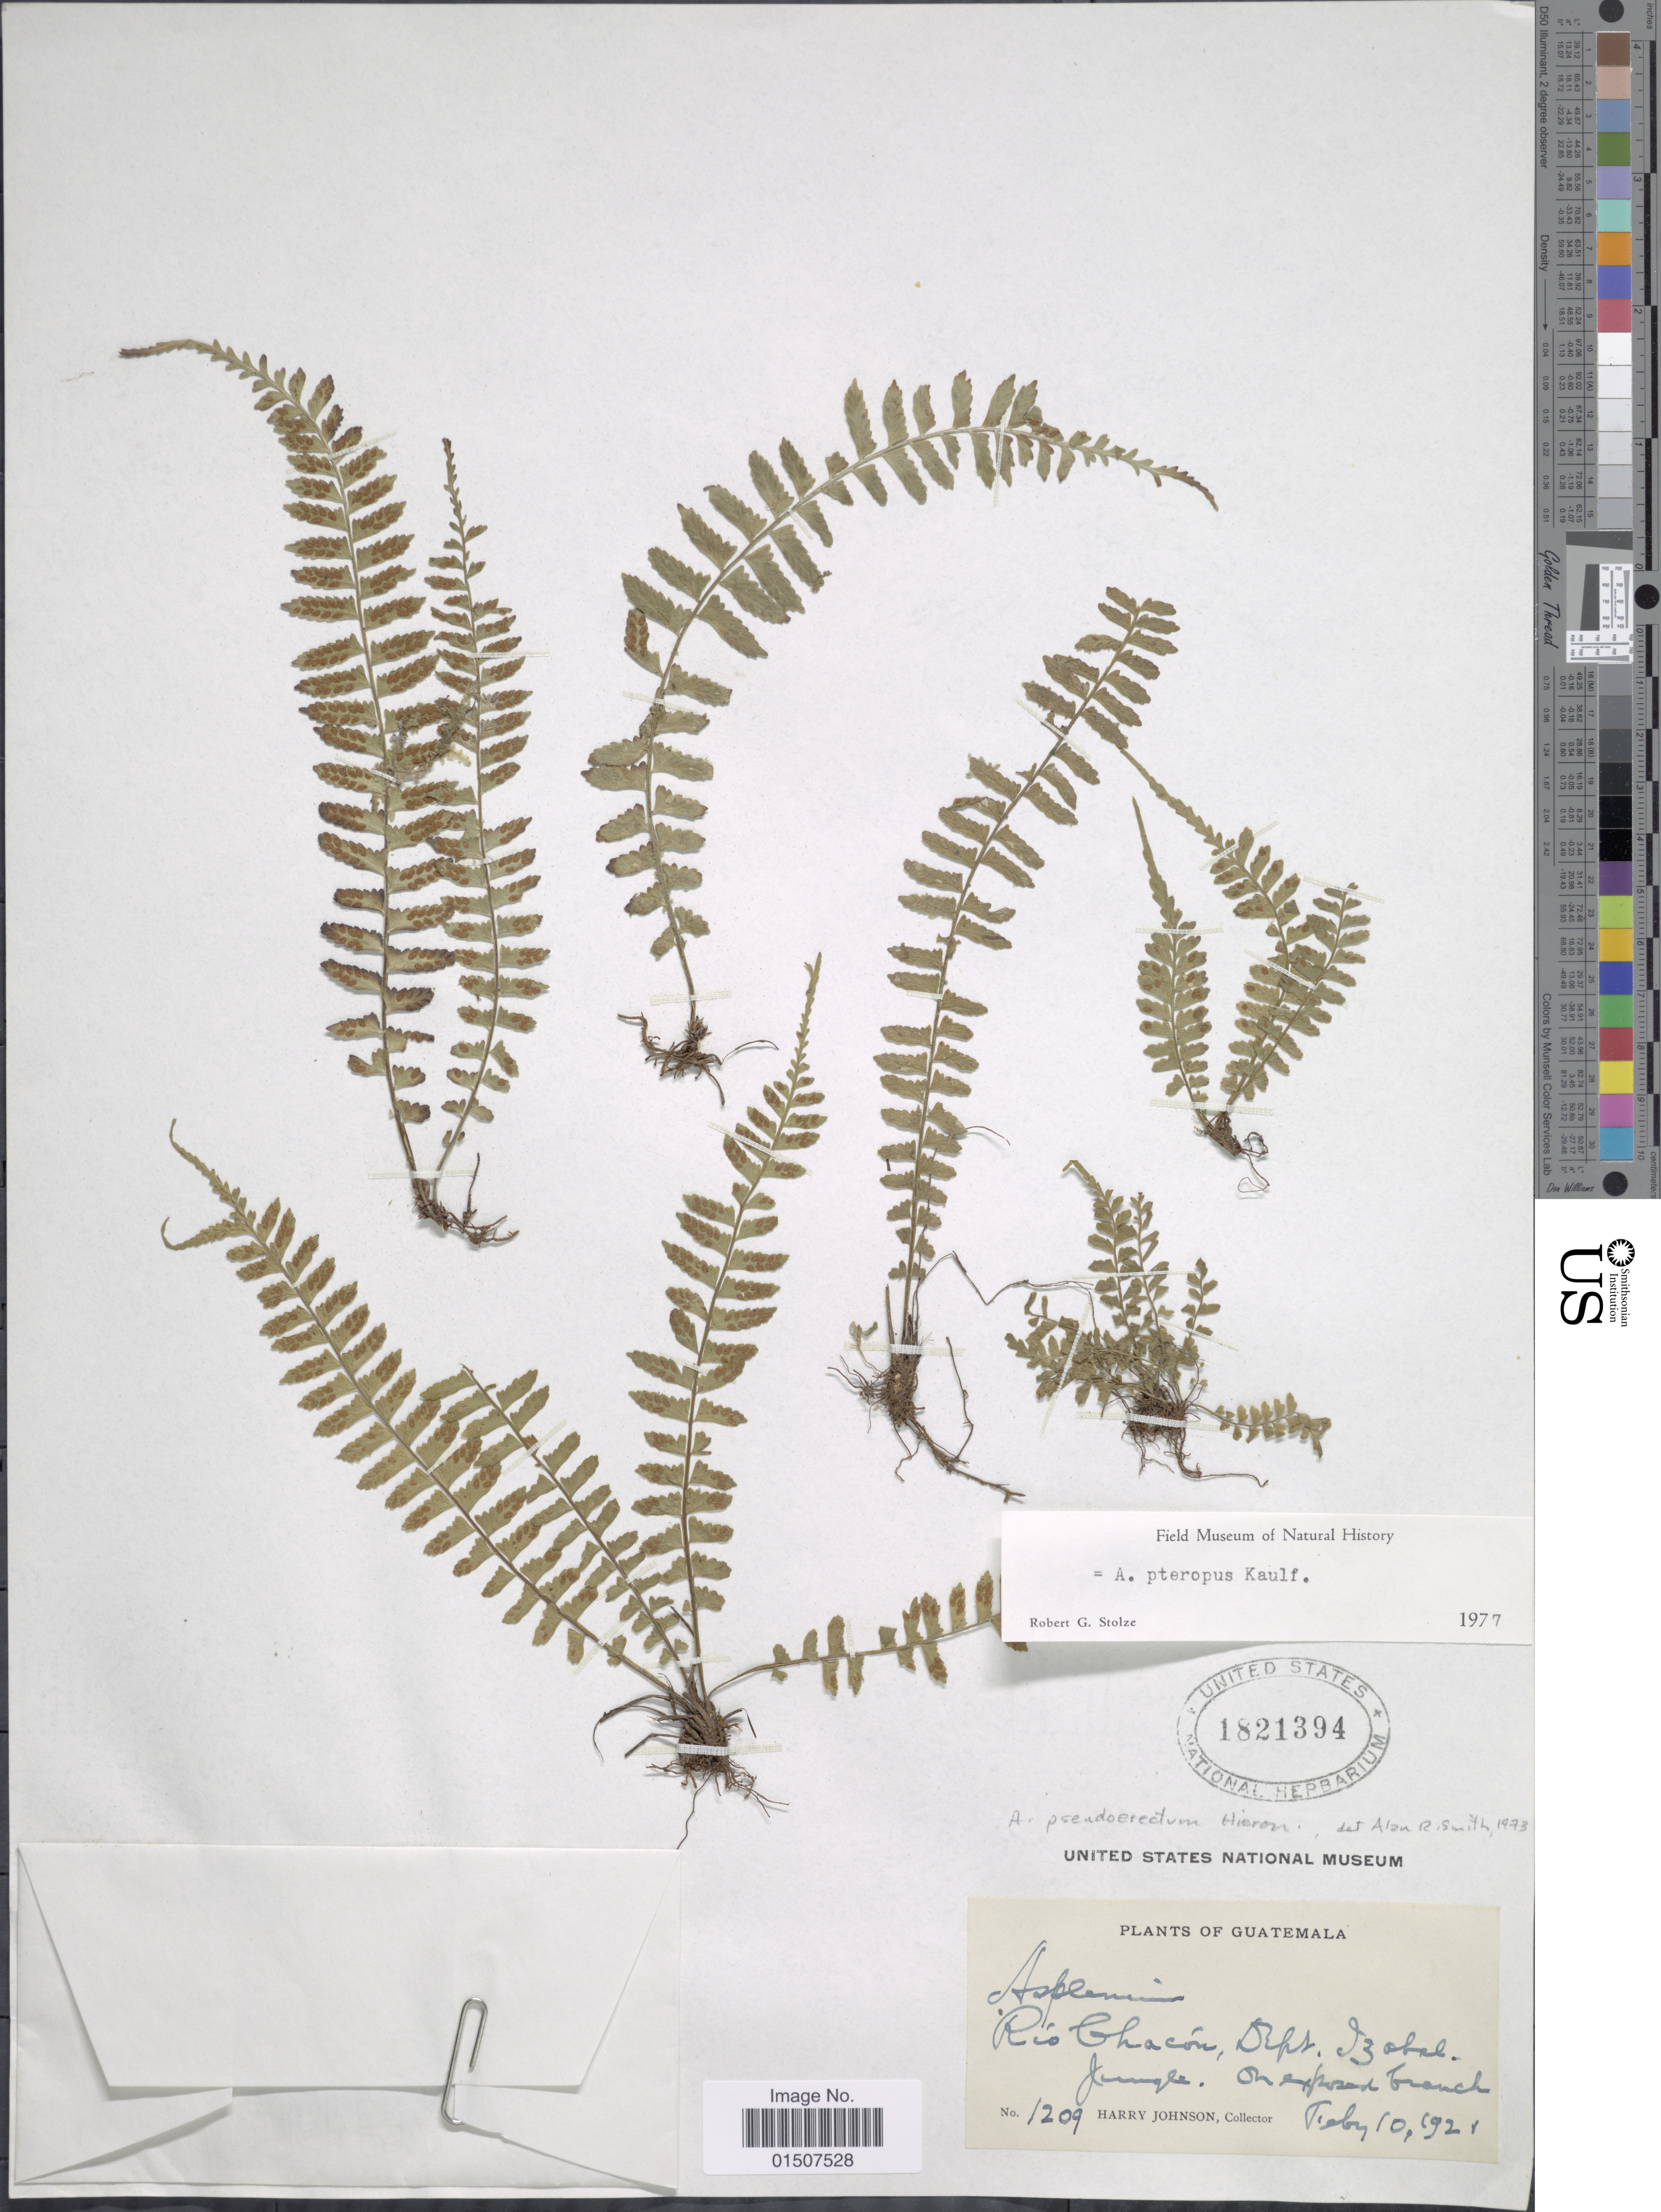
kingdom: Plantae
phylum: Tracheophyta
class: Polypodiopsida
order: Polypodiales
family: Aspleniaceae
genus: Asplenium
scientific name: Asplenium pteropus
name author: Kaulf.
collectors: H. Johnson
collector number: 1209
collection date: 1921-02-10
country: Guatemala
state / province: Izabal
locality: Rio Chacon, Dept. Izabal Jungle.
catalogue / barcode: US 1821394